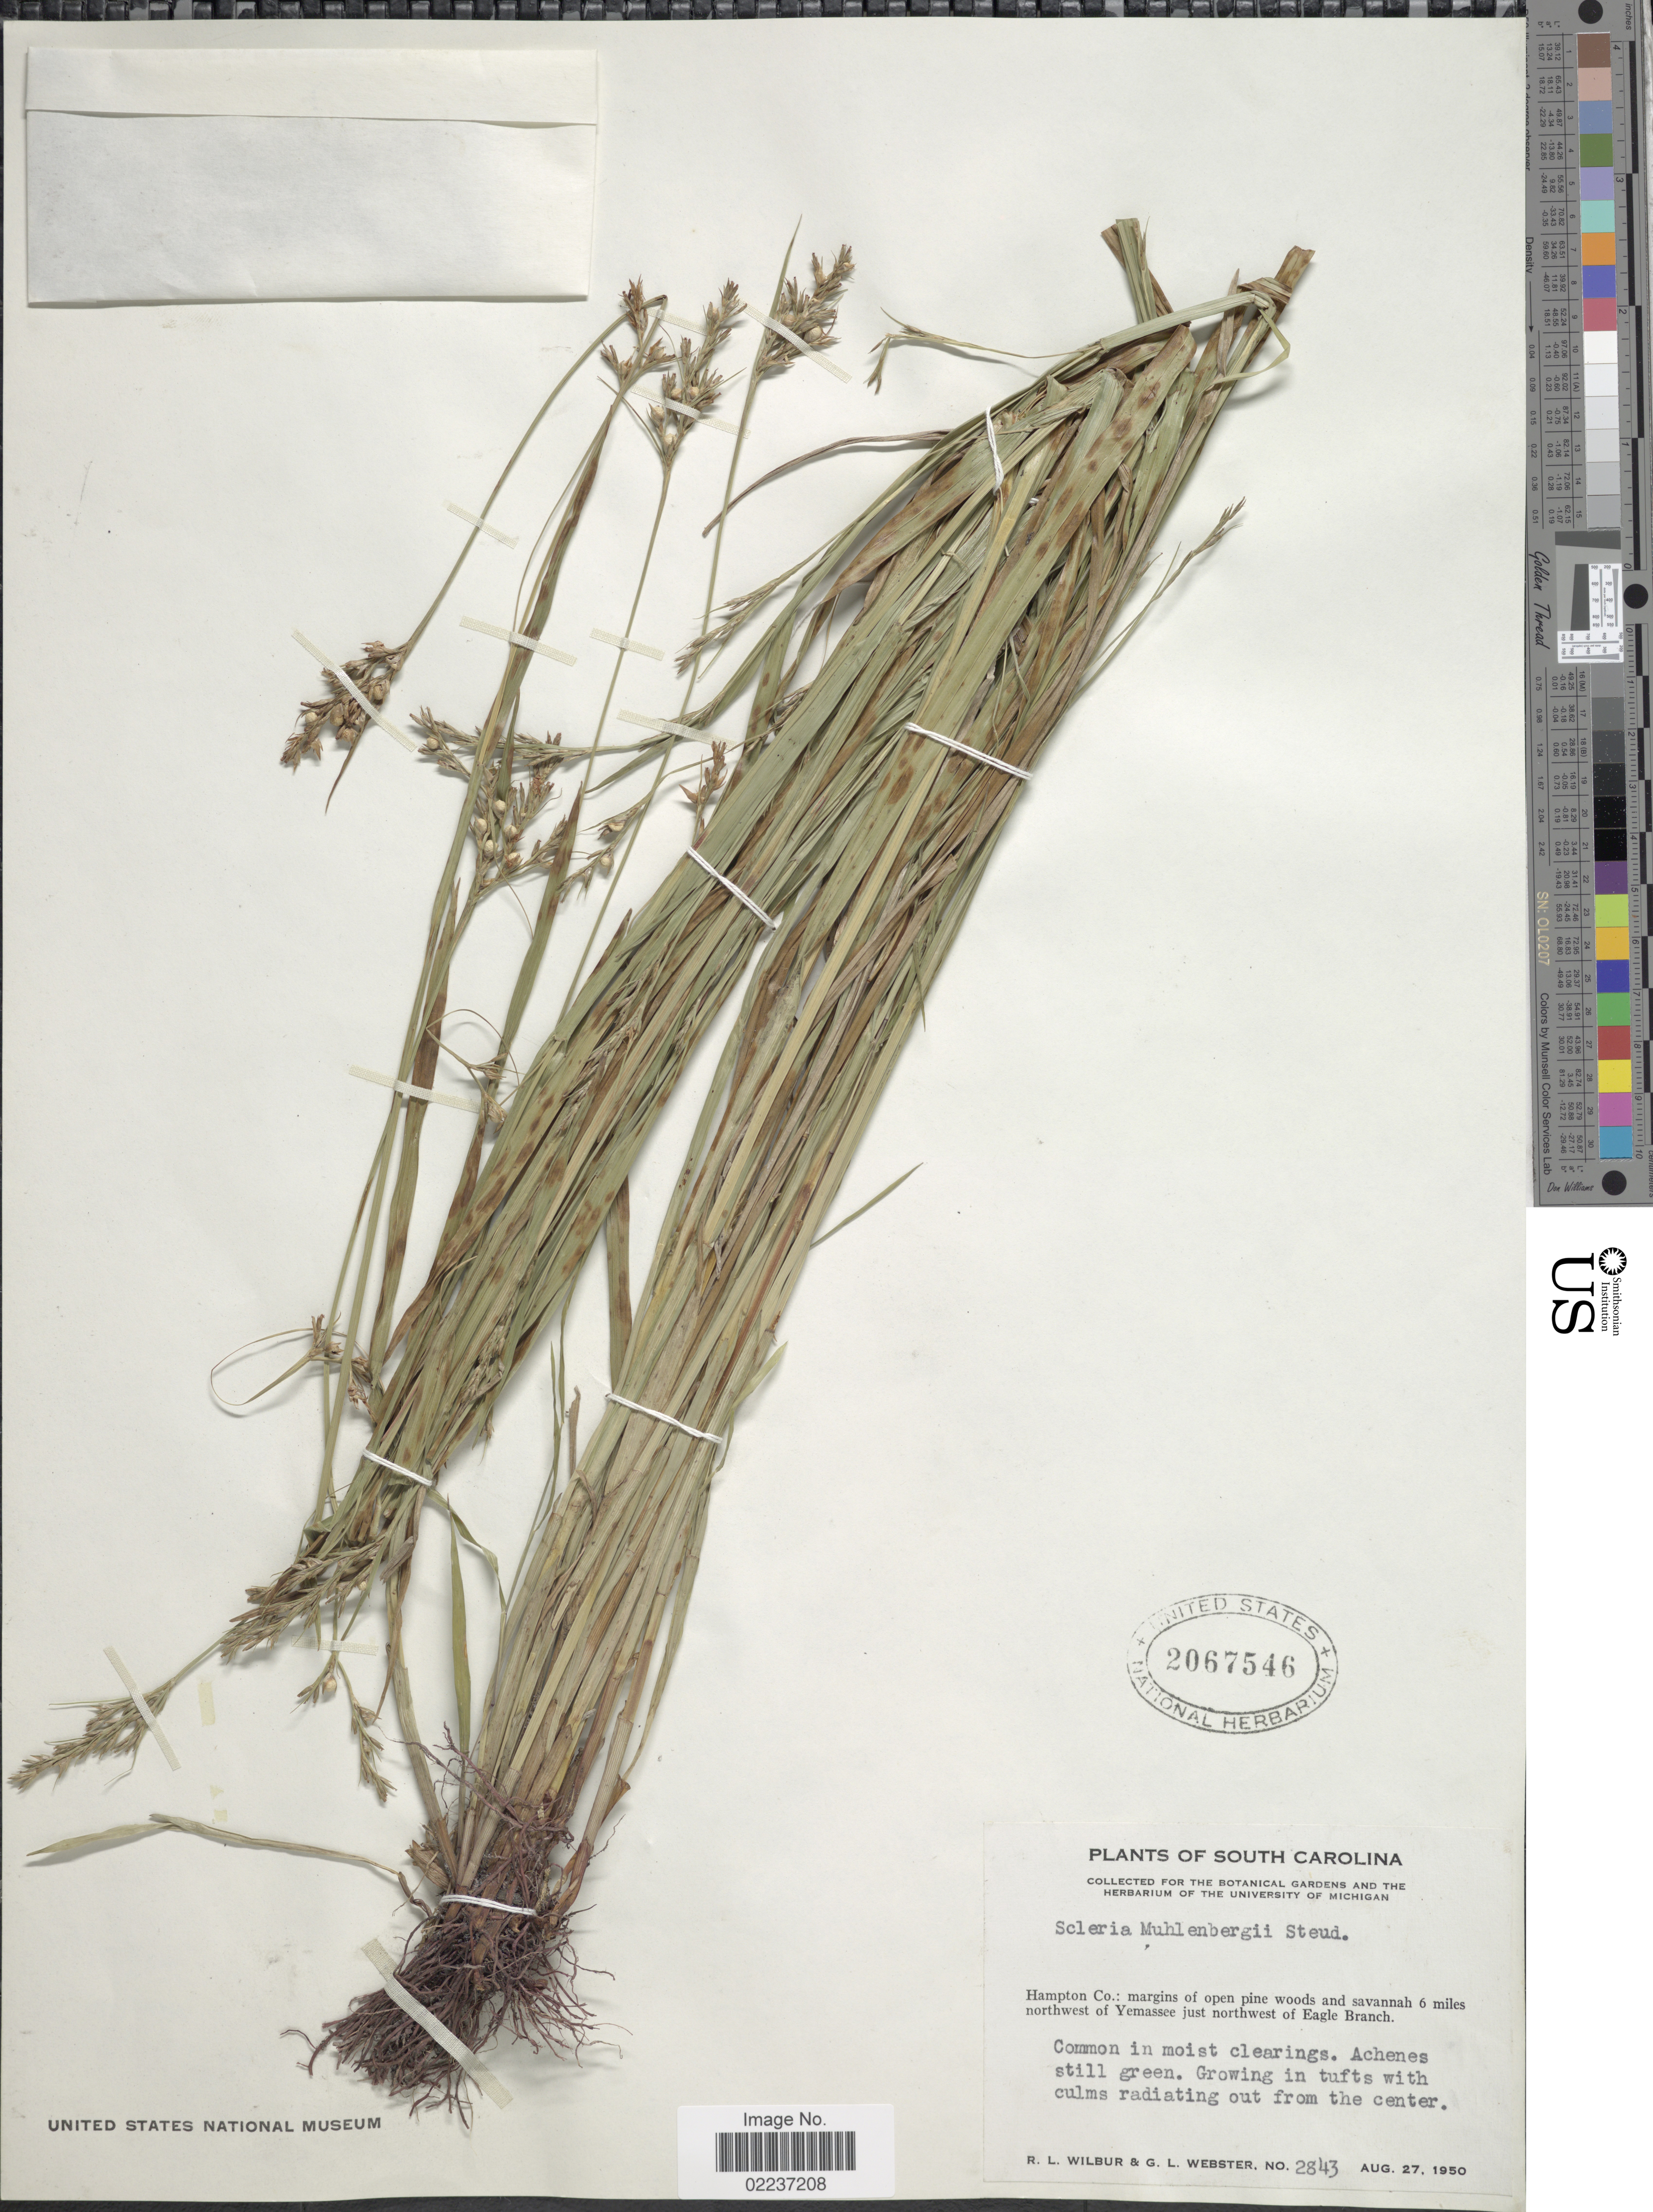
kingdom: Plantae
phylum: Tracheophyta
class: Liliopsida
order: Poales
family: Cyperaceae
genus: Scleria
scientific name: Scleria muehlenbergii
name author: Steud.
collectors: R. L. Wilbur & G. L. Webster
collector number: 2843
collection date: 1950-08-27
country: United States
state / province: North Carolina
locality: Hampton Co.: margins of open pine woods and savannah 6 miles northwest of Yemassee just northwest of Eagle Branch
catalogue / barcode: US 2067546